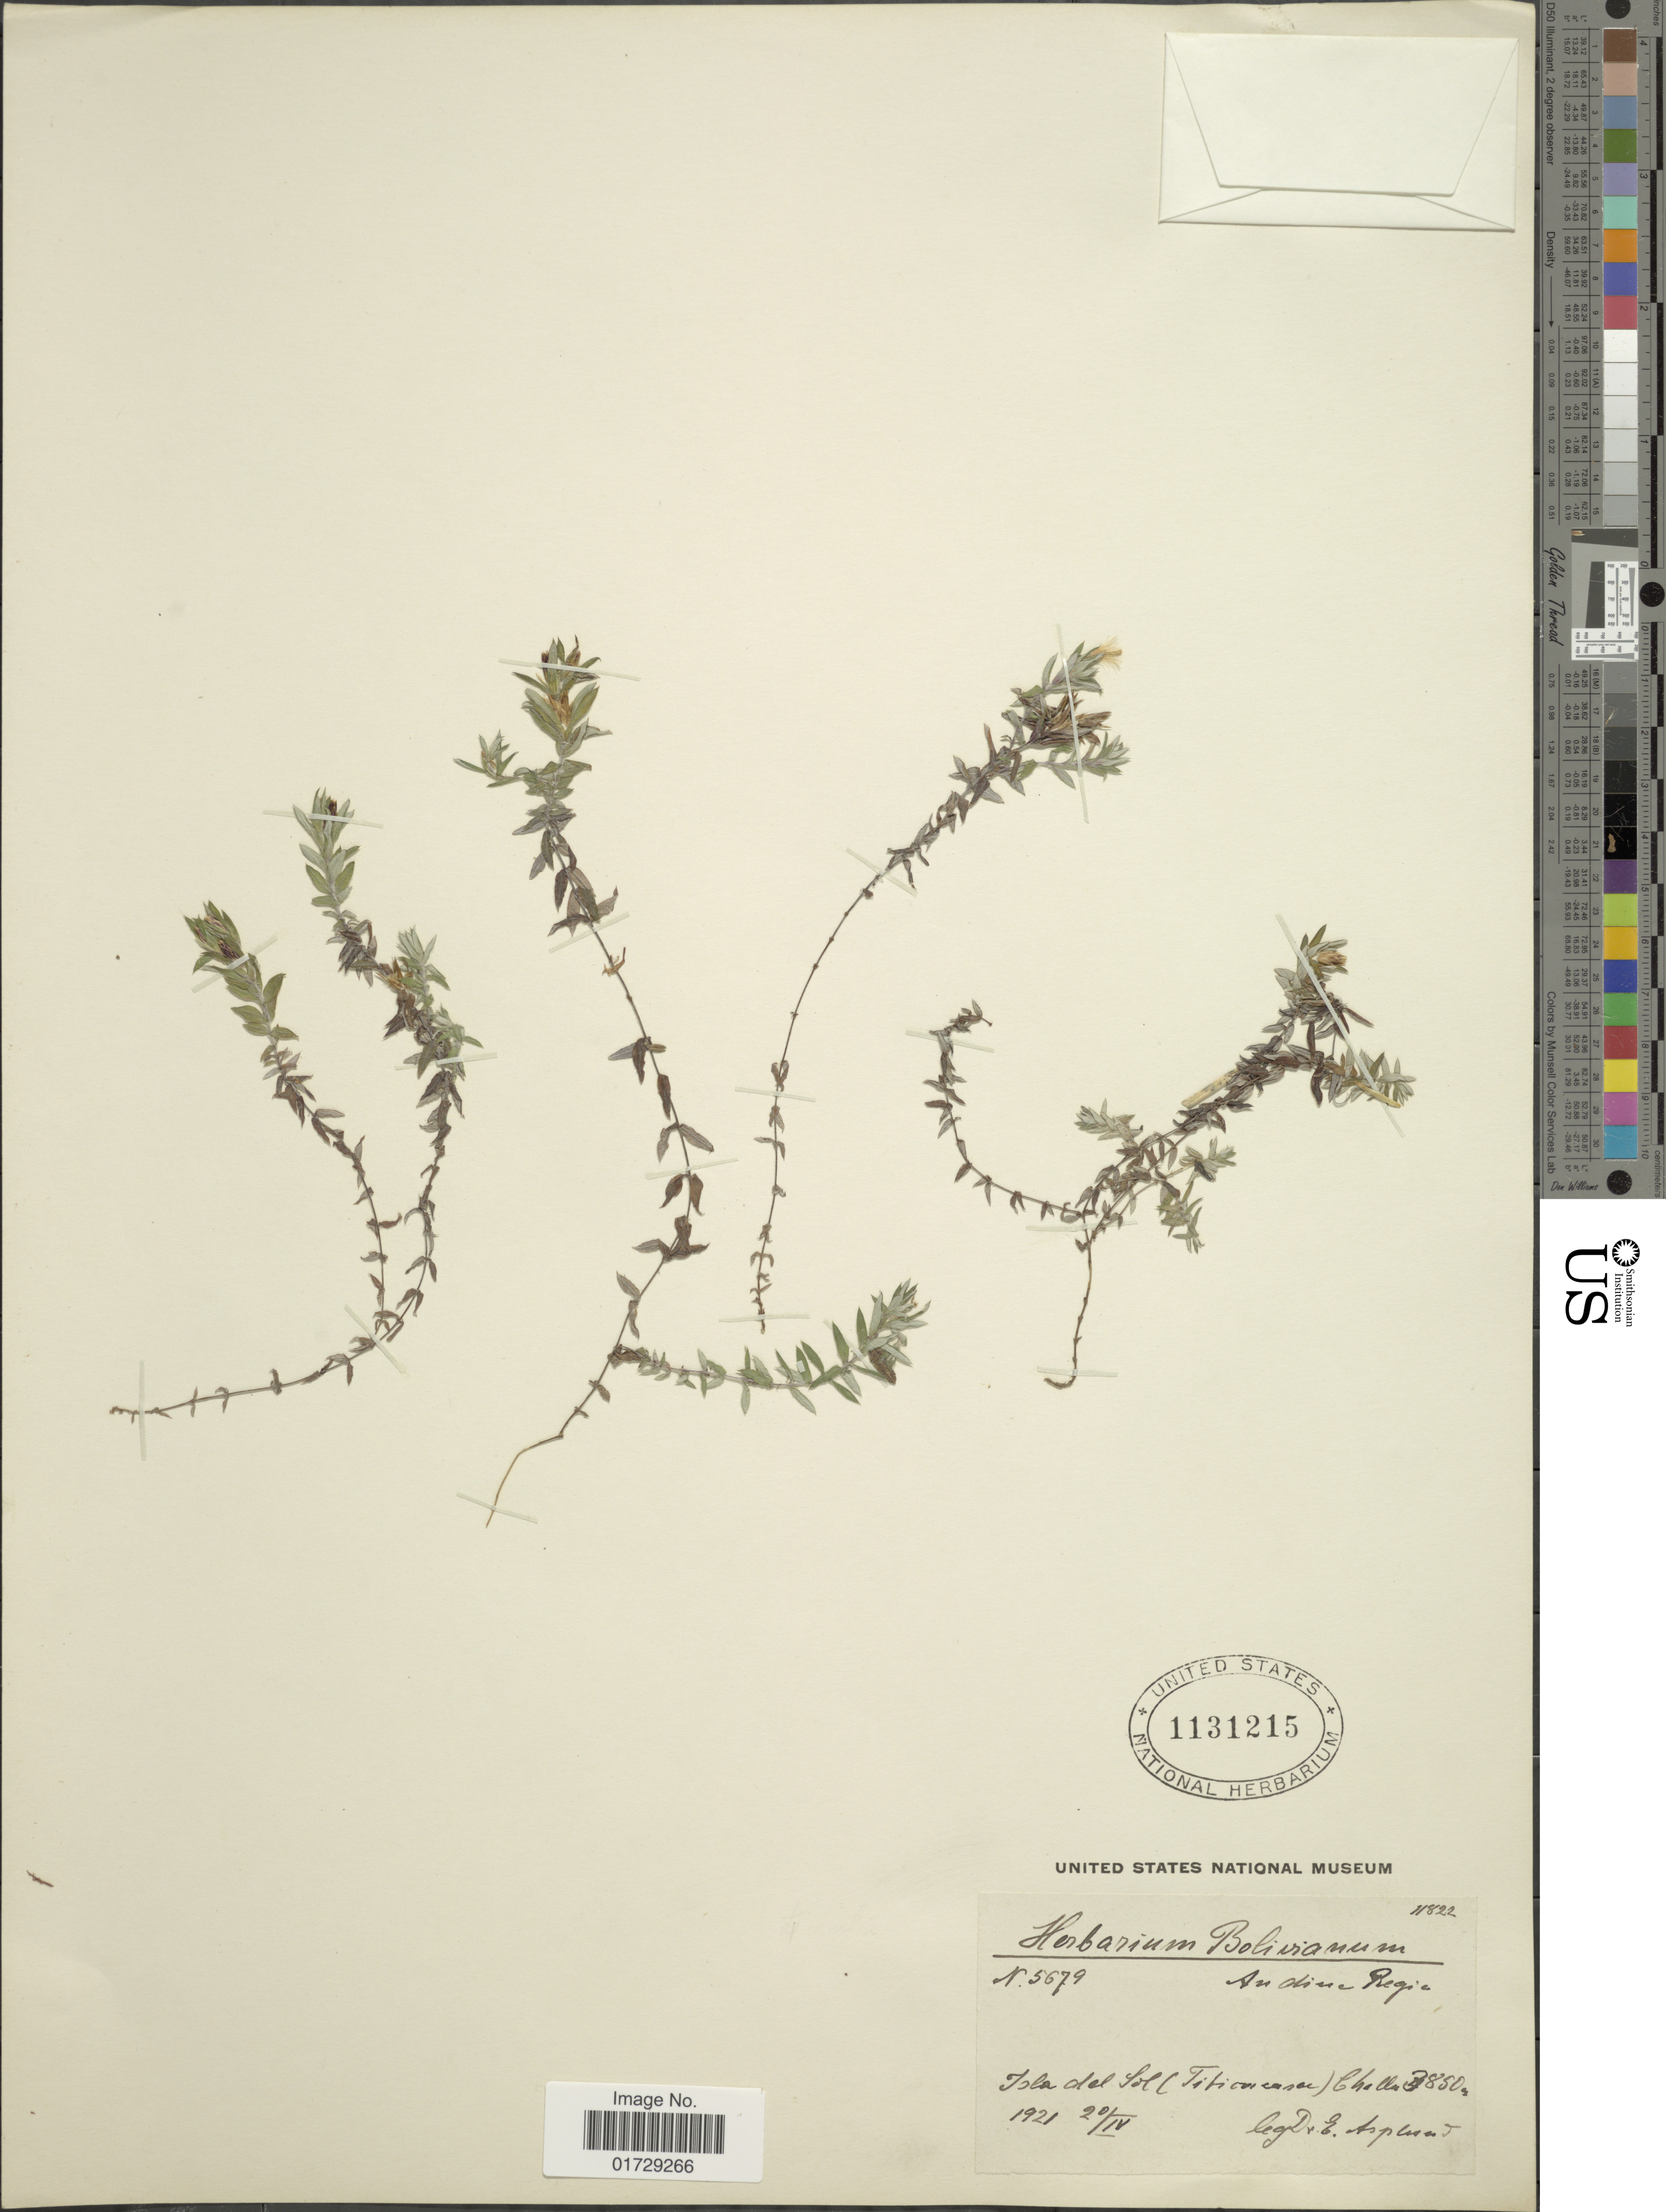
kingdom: Plantae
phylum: Tracheophyta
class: Magnoliopsida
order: Asterales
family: Asteraceae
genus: Chevreulia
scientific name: Chevreulia sp.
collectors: E. Asplund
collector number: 11822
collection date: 1921-01-20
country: Bolivia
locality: Jola del Sol (Titiocasa) Challa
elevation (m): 3850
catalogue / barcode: US 1131215